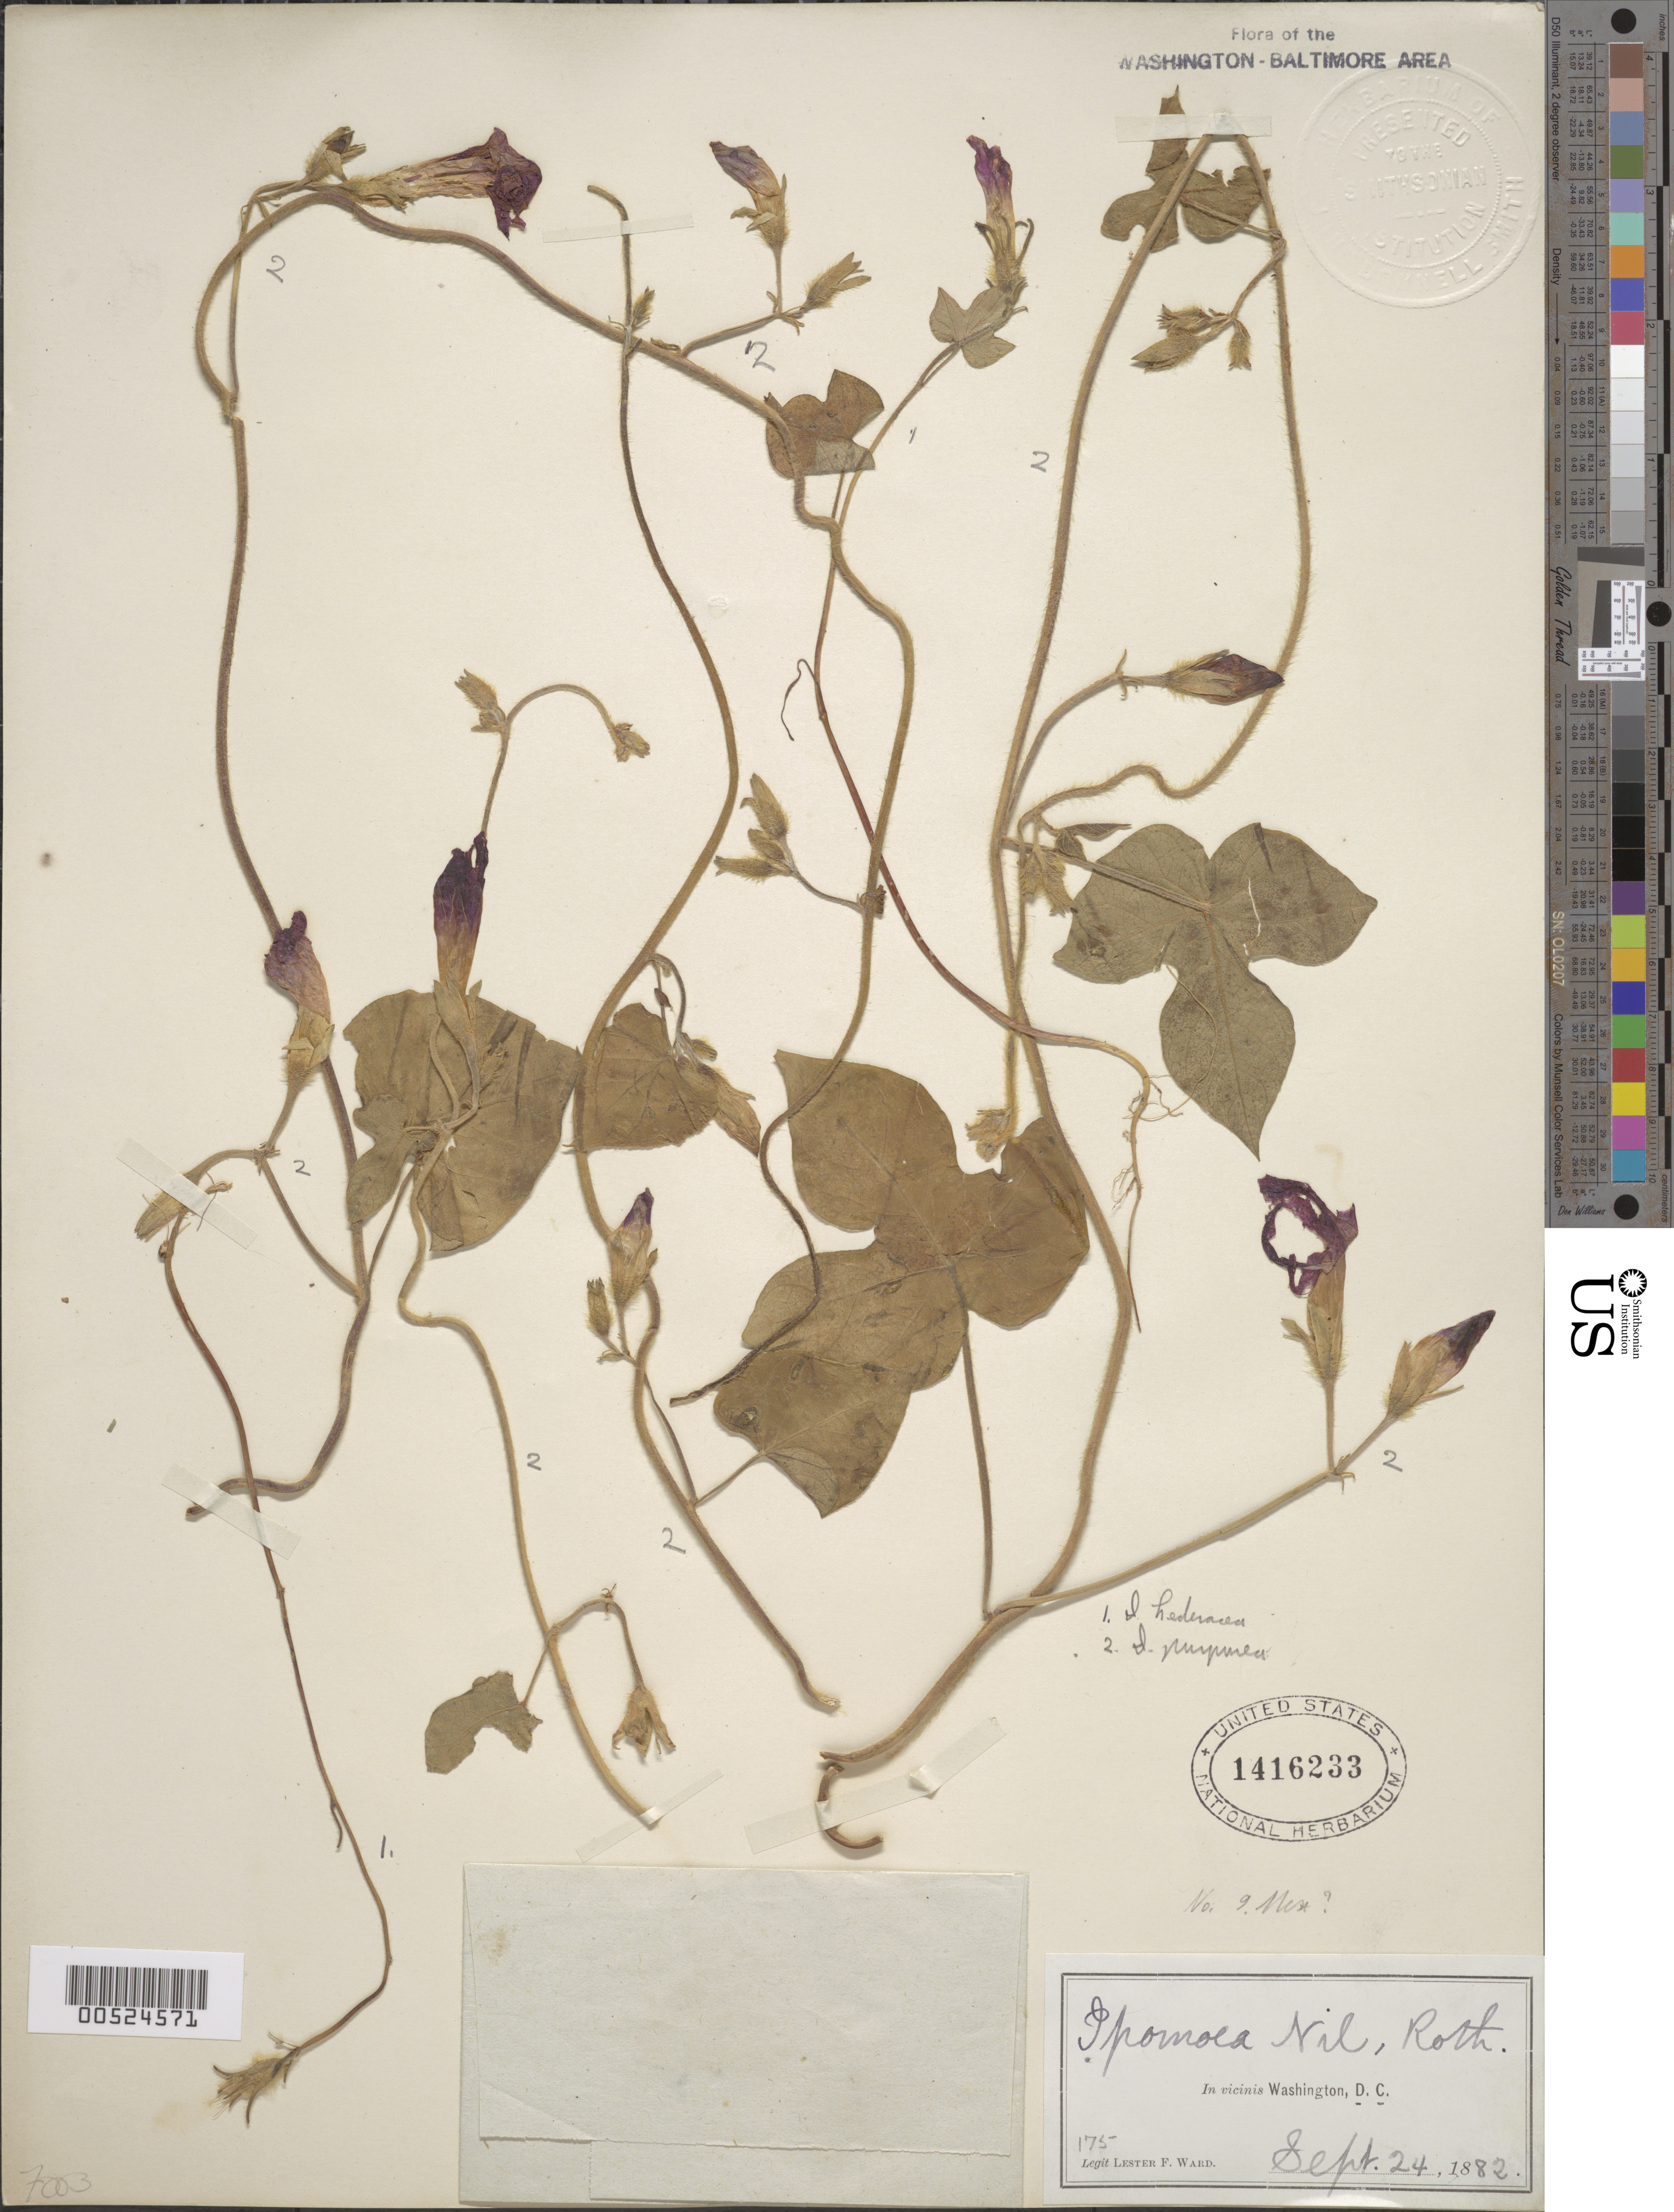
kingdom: Plantae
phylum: Tracheophyta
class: Magnoliopsida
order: Solanales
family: Convolvulaceae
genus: Ipomoea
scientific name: Ipomoea purpurea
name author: (L.) Roth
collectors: L. F. Ward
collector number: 175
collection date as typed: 24 Sep 1882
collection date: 1882-09-24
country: United States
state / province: District of Columbia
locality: Washington vicinity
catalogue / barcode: US 1416233